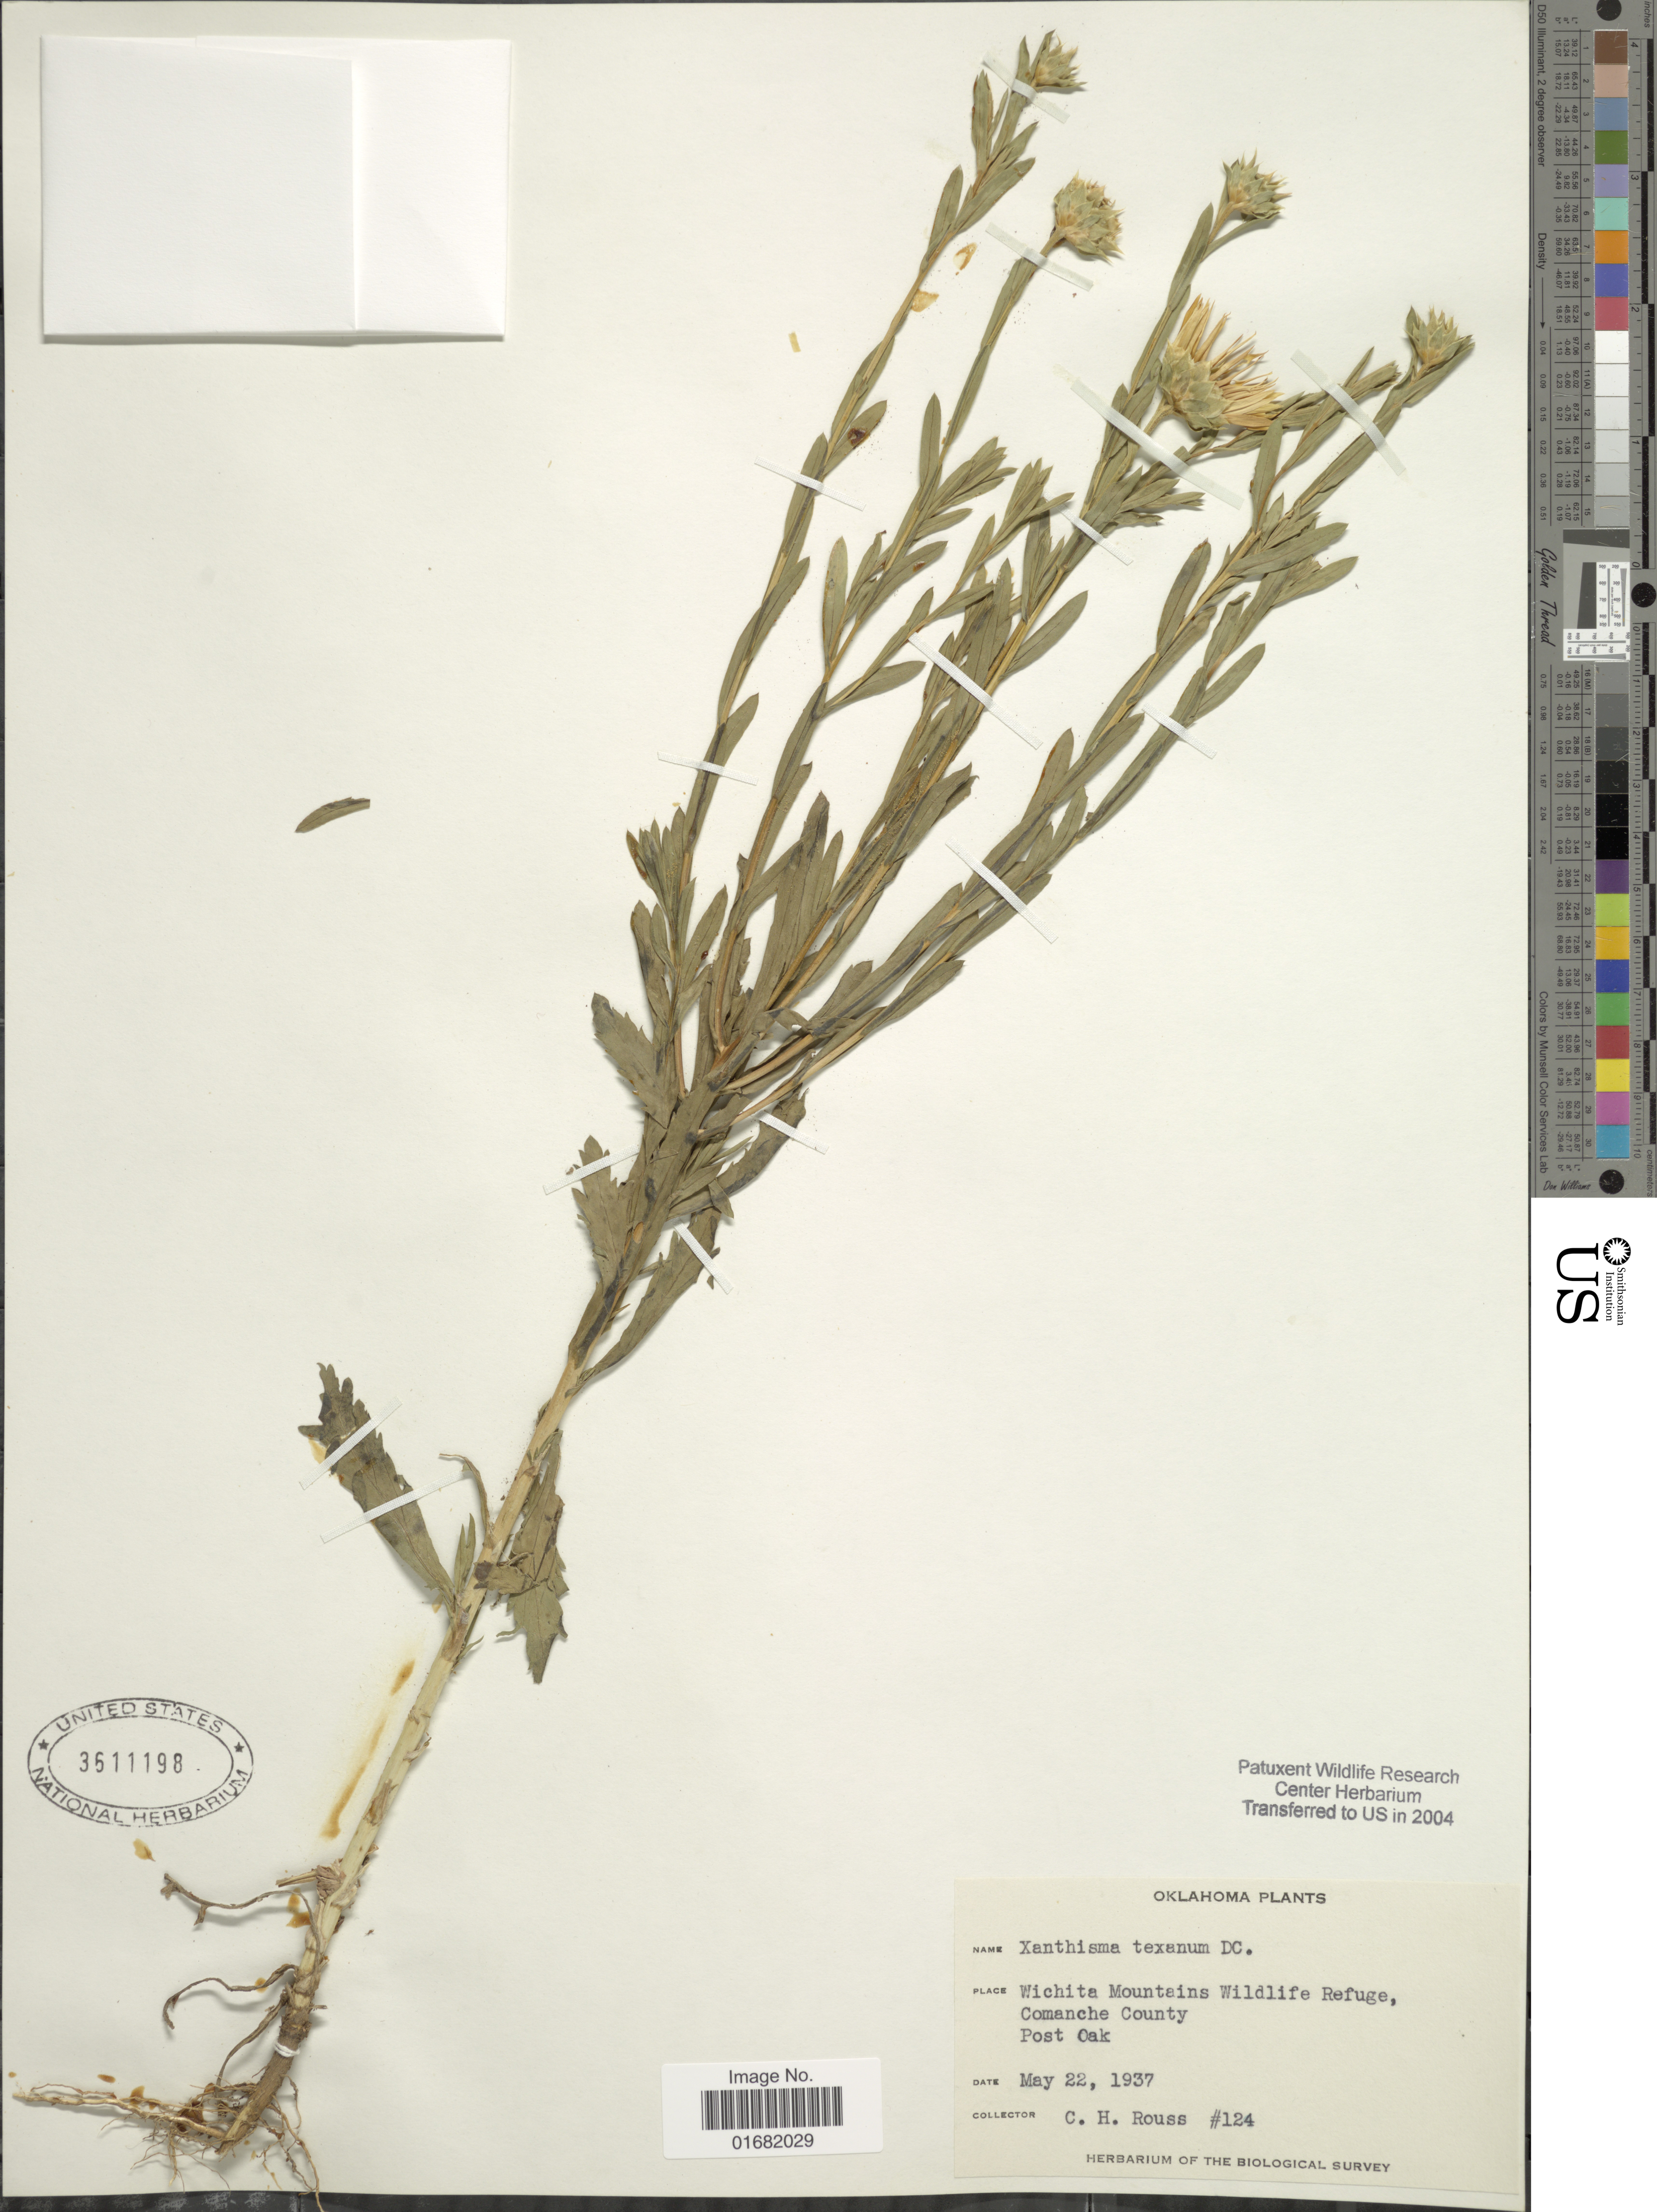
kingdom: Plantae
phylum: Tracheophyta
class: Magnoliopsida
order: Asterales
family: Asteraceae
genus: Xanthisma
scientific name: Xanthisma texanum subsp. drummondii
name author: (Torr. & A. Gray) Semple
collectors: C. Rouse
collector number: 124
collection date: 1937-05-22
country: United States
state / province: Oklahoma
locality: Wichita Mountains Wildlife Refuge, Comanche County. Post Oak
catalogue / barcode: US 3611198